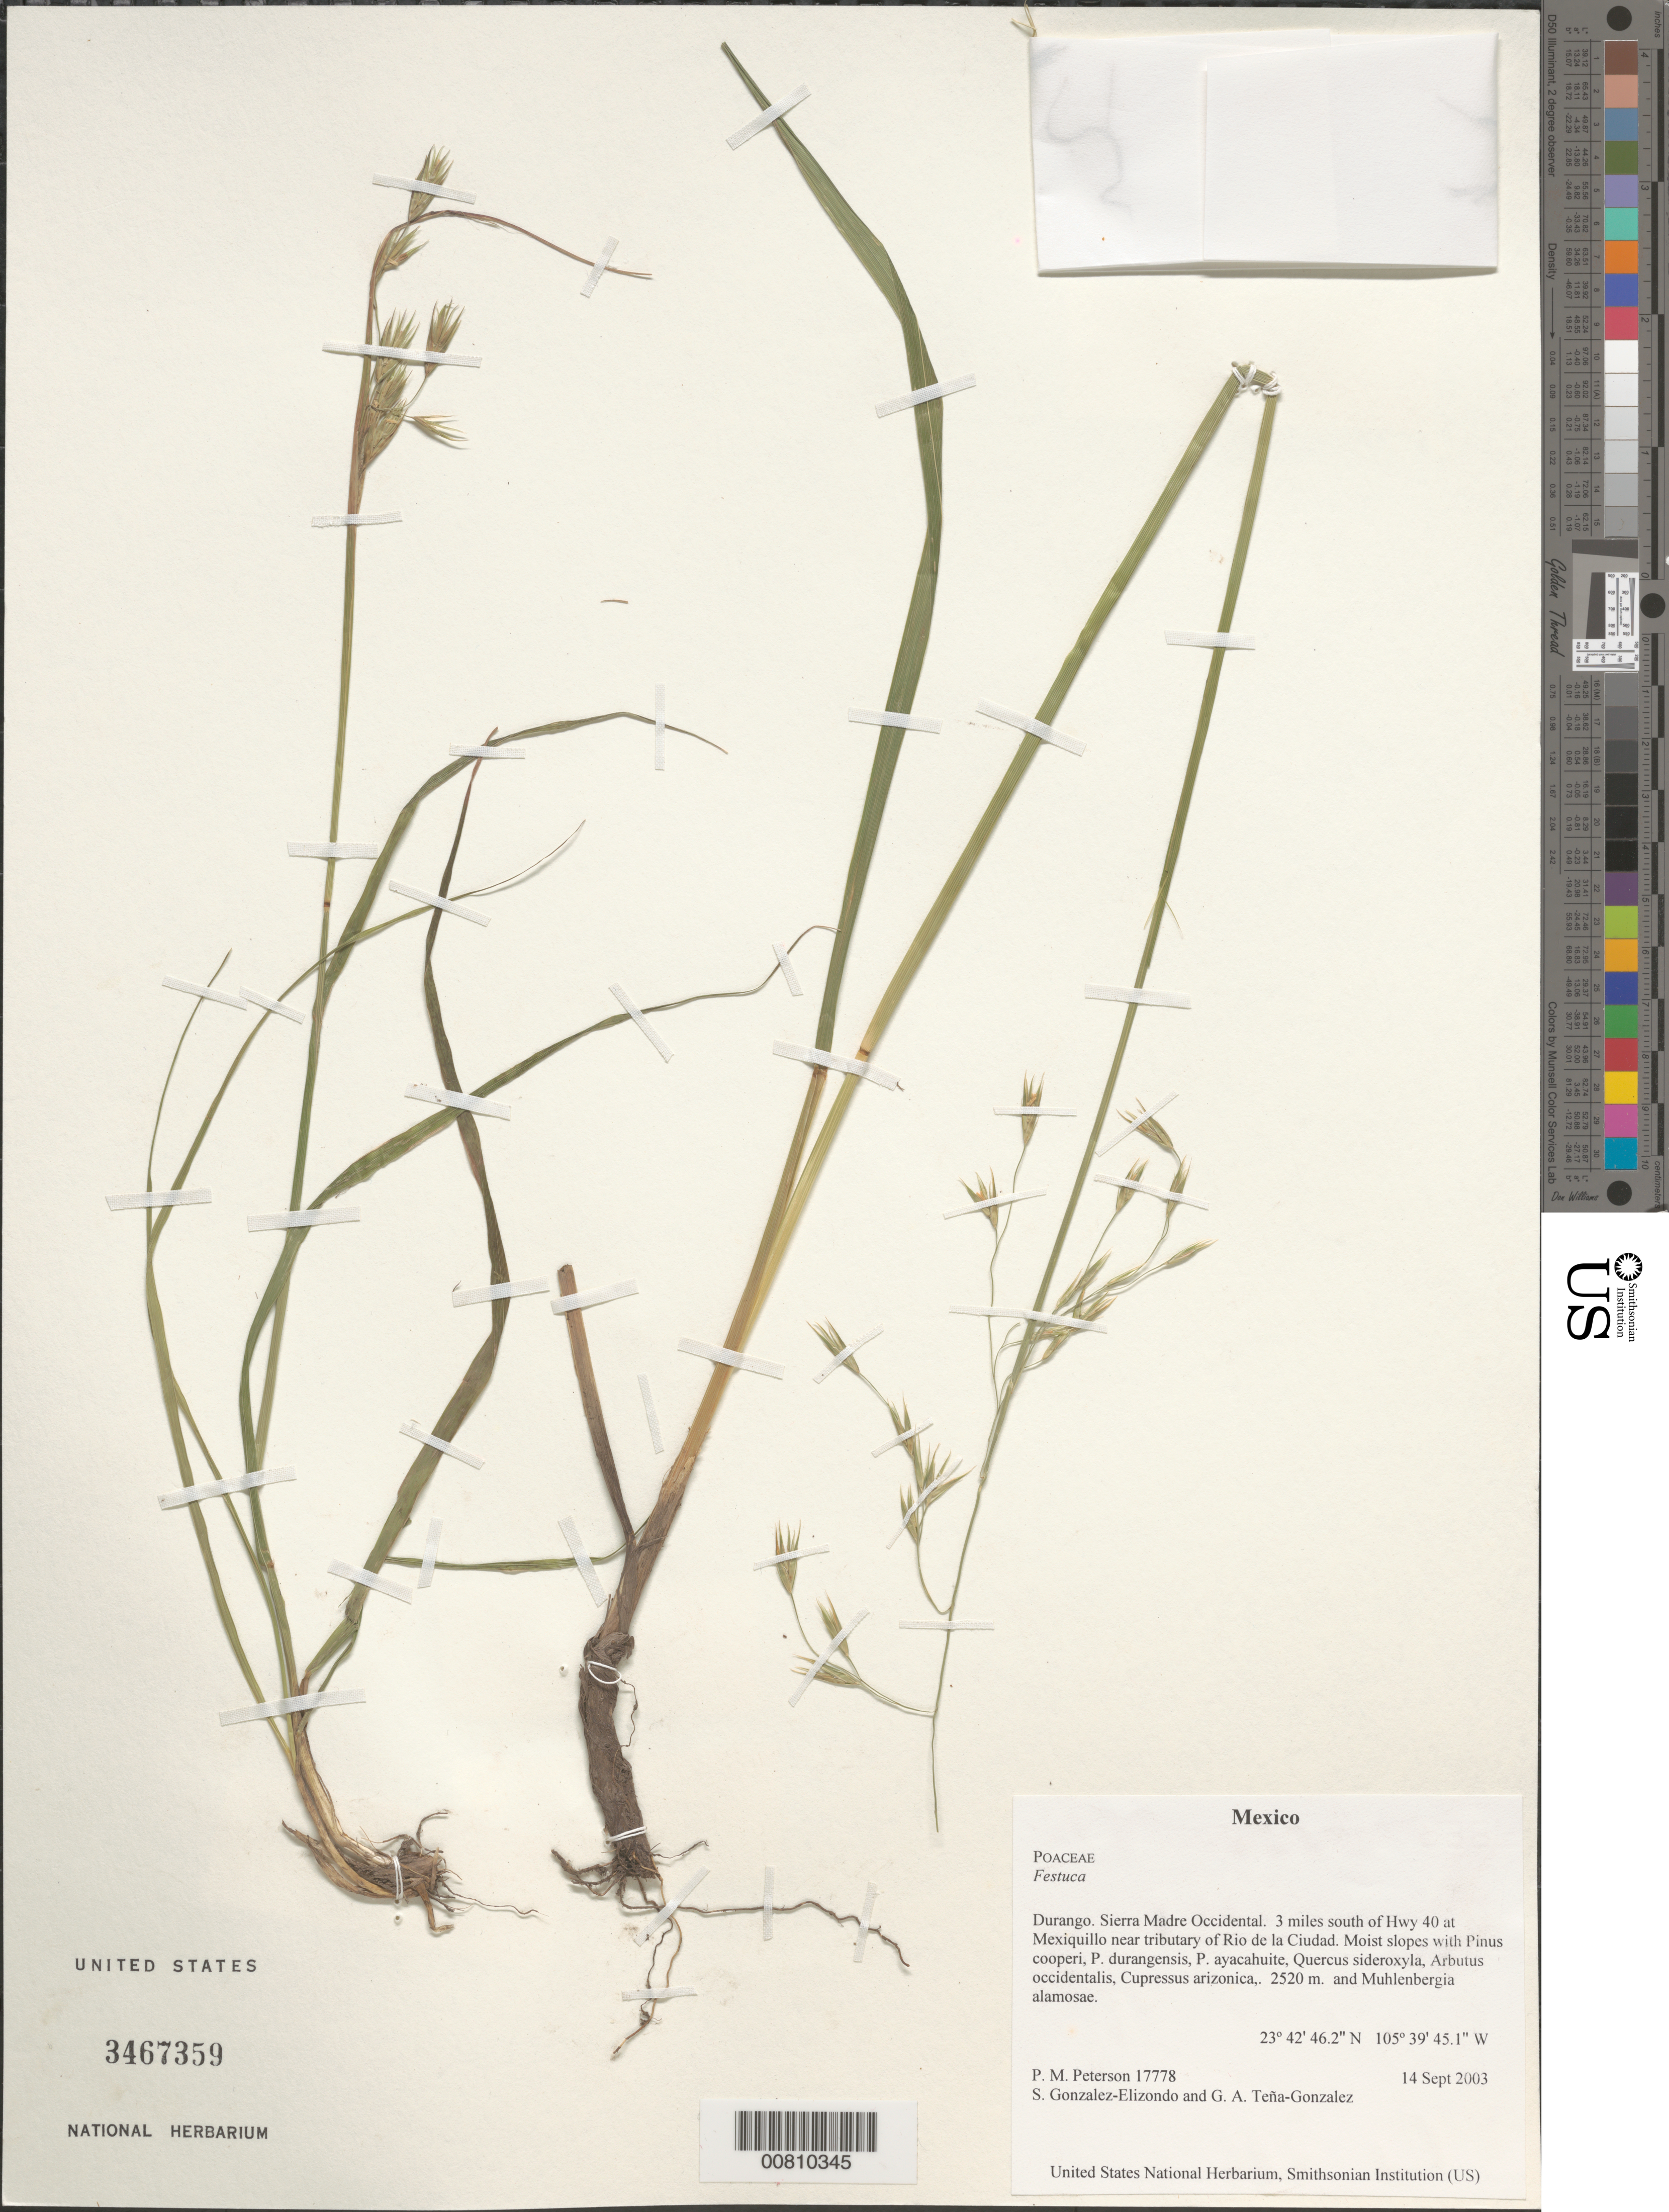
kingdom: Plantae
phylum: Tracheophyta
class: Liliopsida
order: Poales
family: Poaceae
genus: Festuca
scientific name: Festuca sp.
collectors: P. M. Peterson, M. S. González-Elizondo & G. Teña-Gonzalez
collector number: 17778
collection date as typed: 14 Sep 2003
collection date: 2003-09-14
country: Mexico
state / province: Durango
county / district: Sierra Madre Occidental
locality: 3 miles south of Hwy 40 at Mexiquillo near tributary of Rio de la Ciudad. Moist slopes with Pinus cooperi, P. durangensis, P. ayacahuite, Quercus sideroxyla, Arbutus occidentalis, Cupressus arizonica,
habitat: and Muhlenbergia alamosae.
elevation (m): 2520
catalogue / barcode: US 3467359